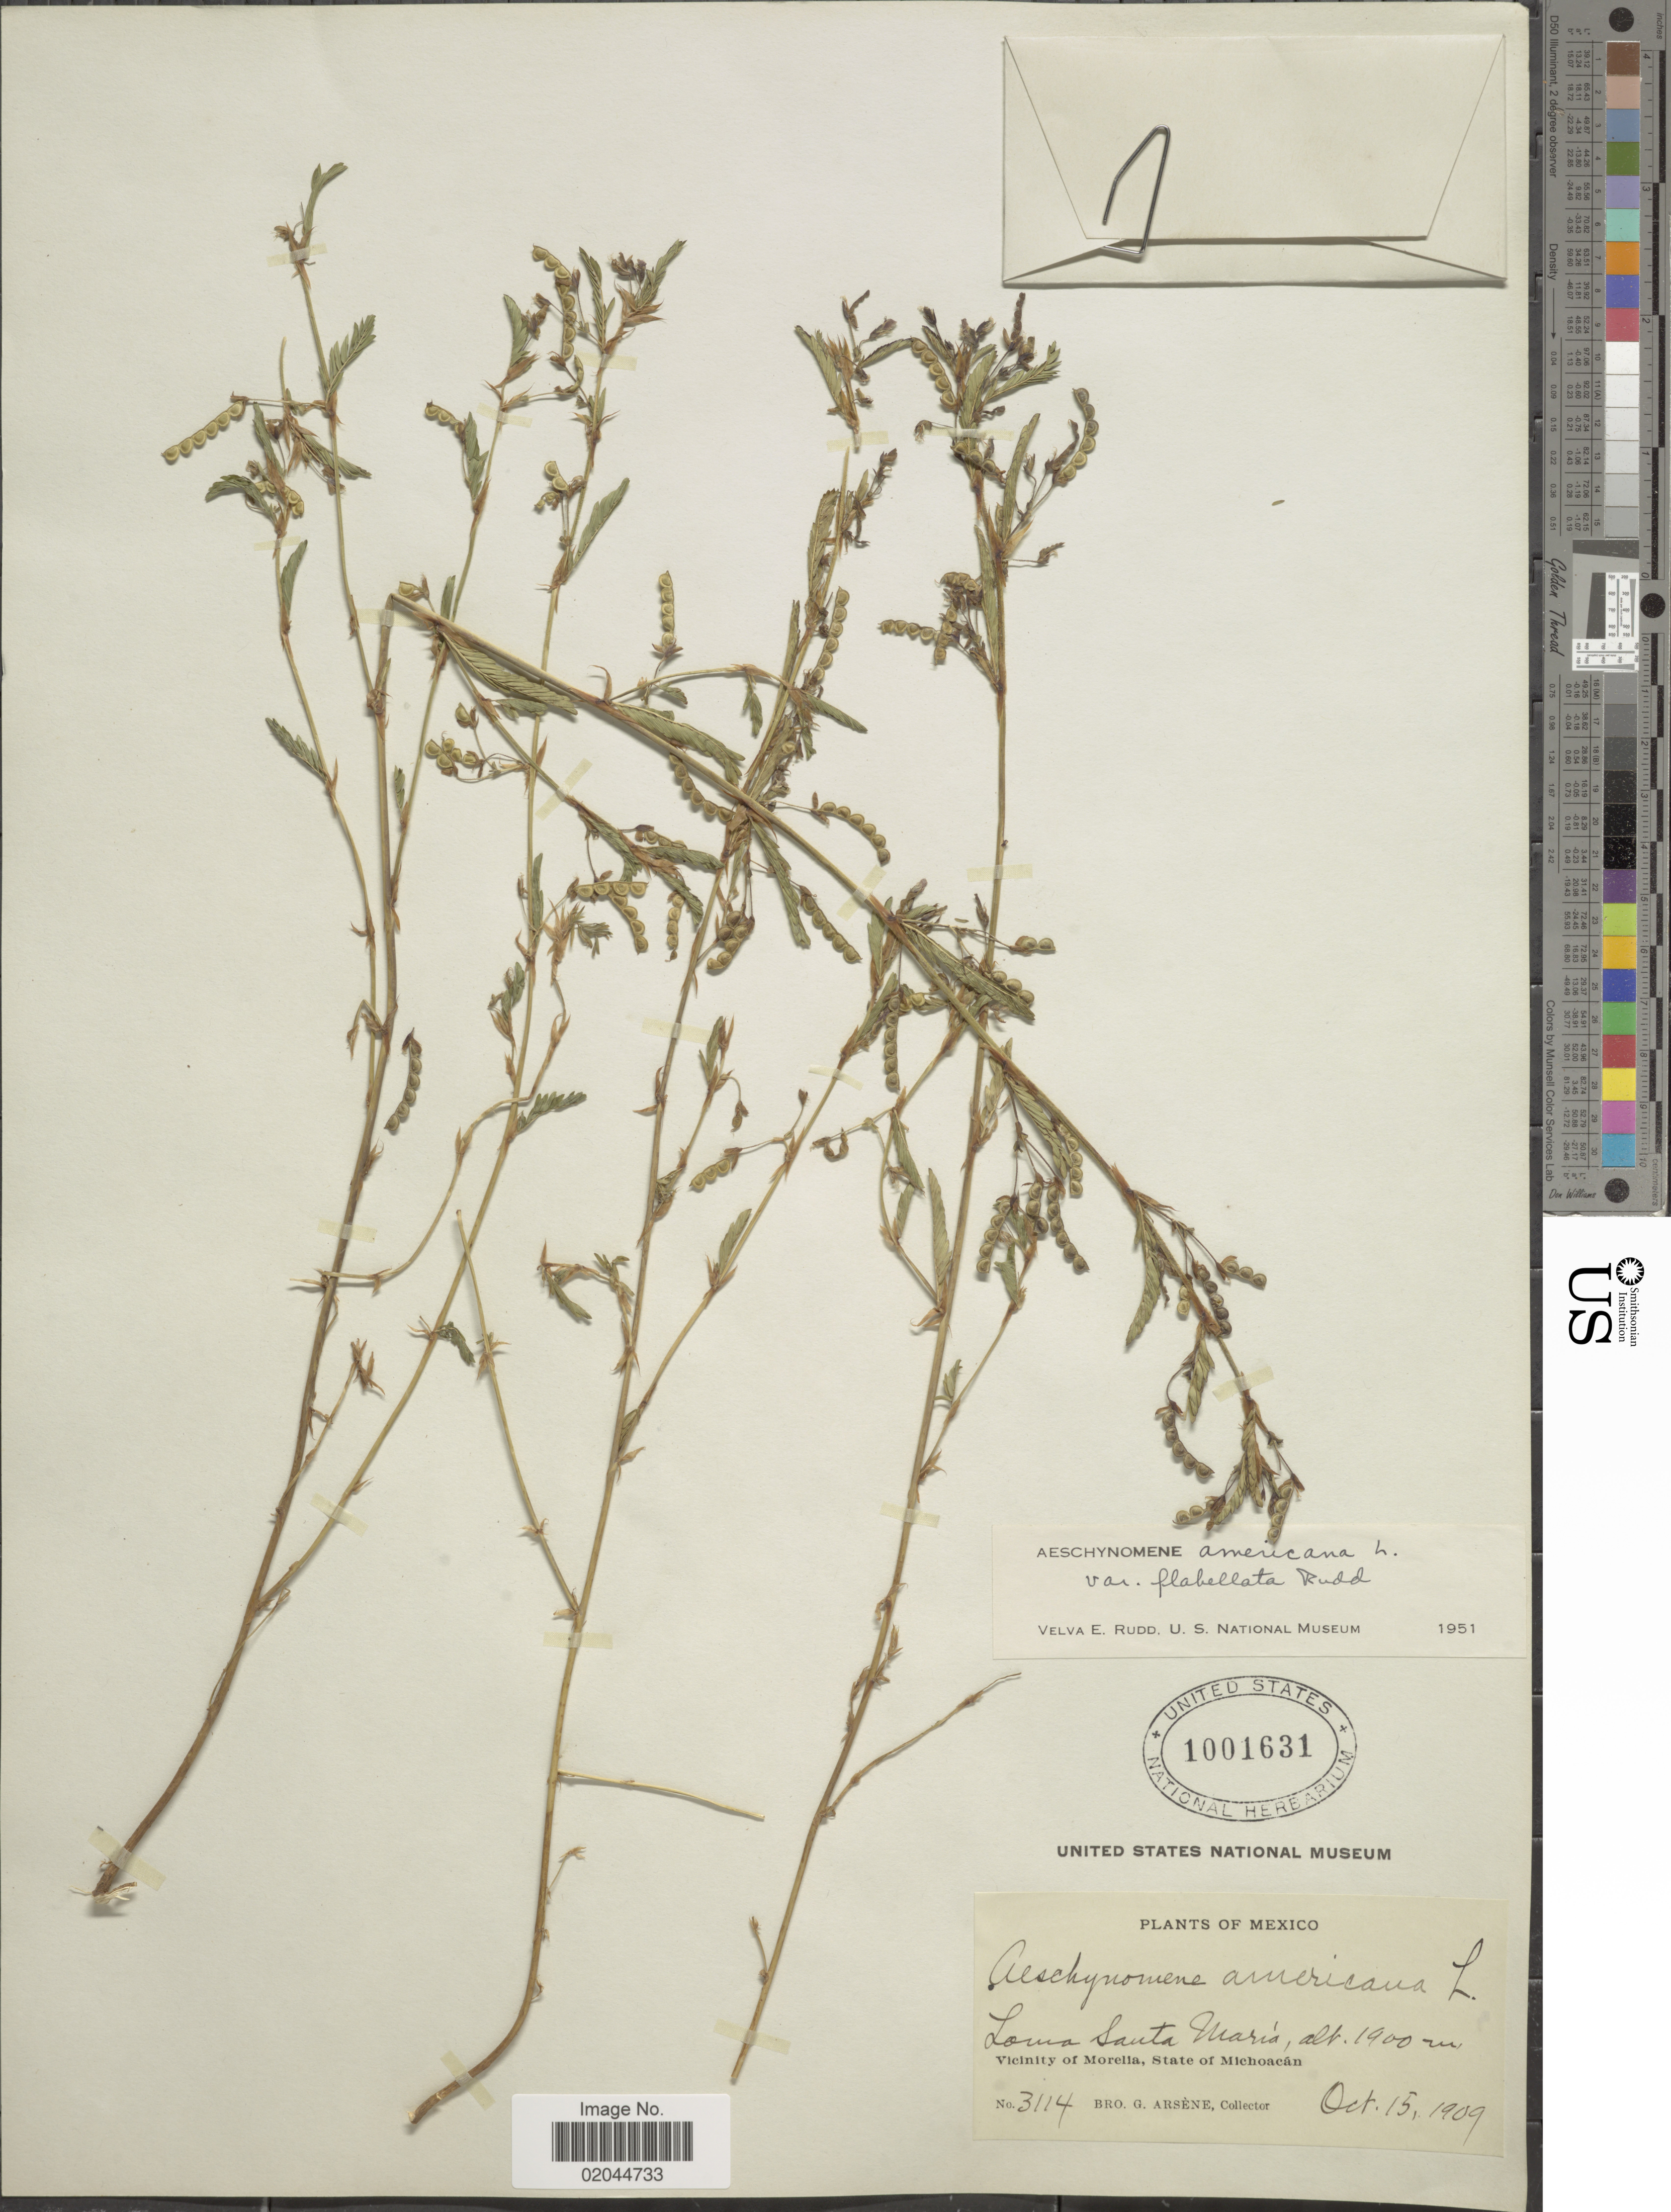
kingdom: Plantae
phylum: Tracheophyta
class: Magnoliopsida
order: Fabales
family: Fabaceae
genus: Aeschynomene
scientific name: Aeschynomene americana var. flabellata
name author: Rudd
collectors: Bro. G. Arsène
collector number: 3114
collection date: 1909-10-15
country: Mexico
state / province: Michoacán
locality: Loma Santa Maria, Vicinity of Morelia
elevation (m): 1900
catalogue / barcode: US 1001631